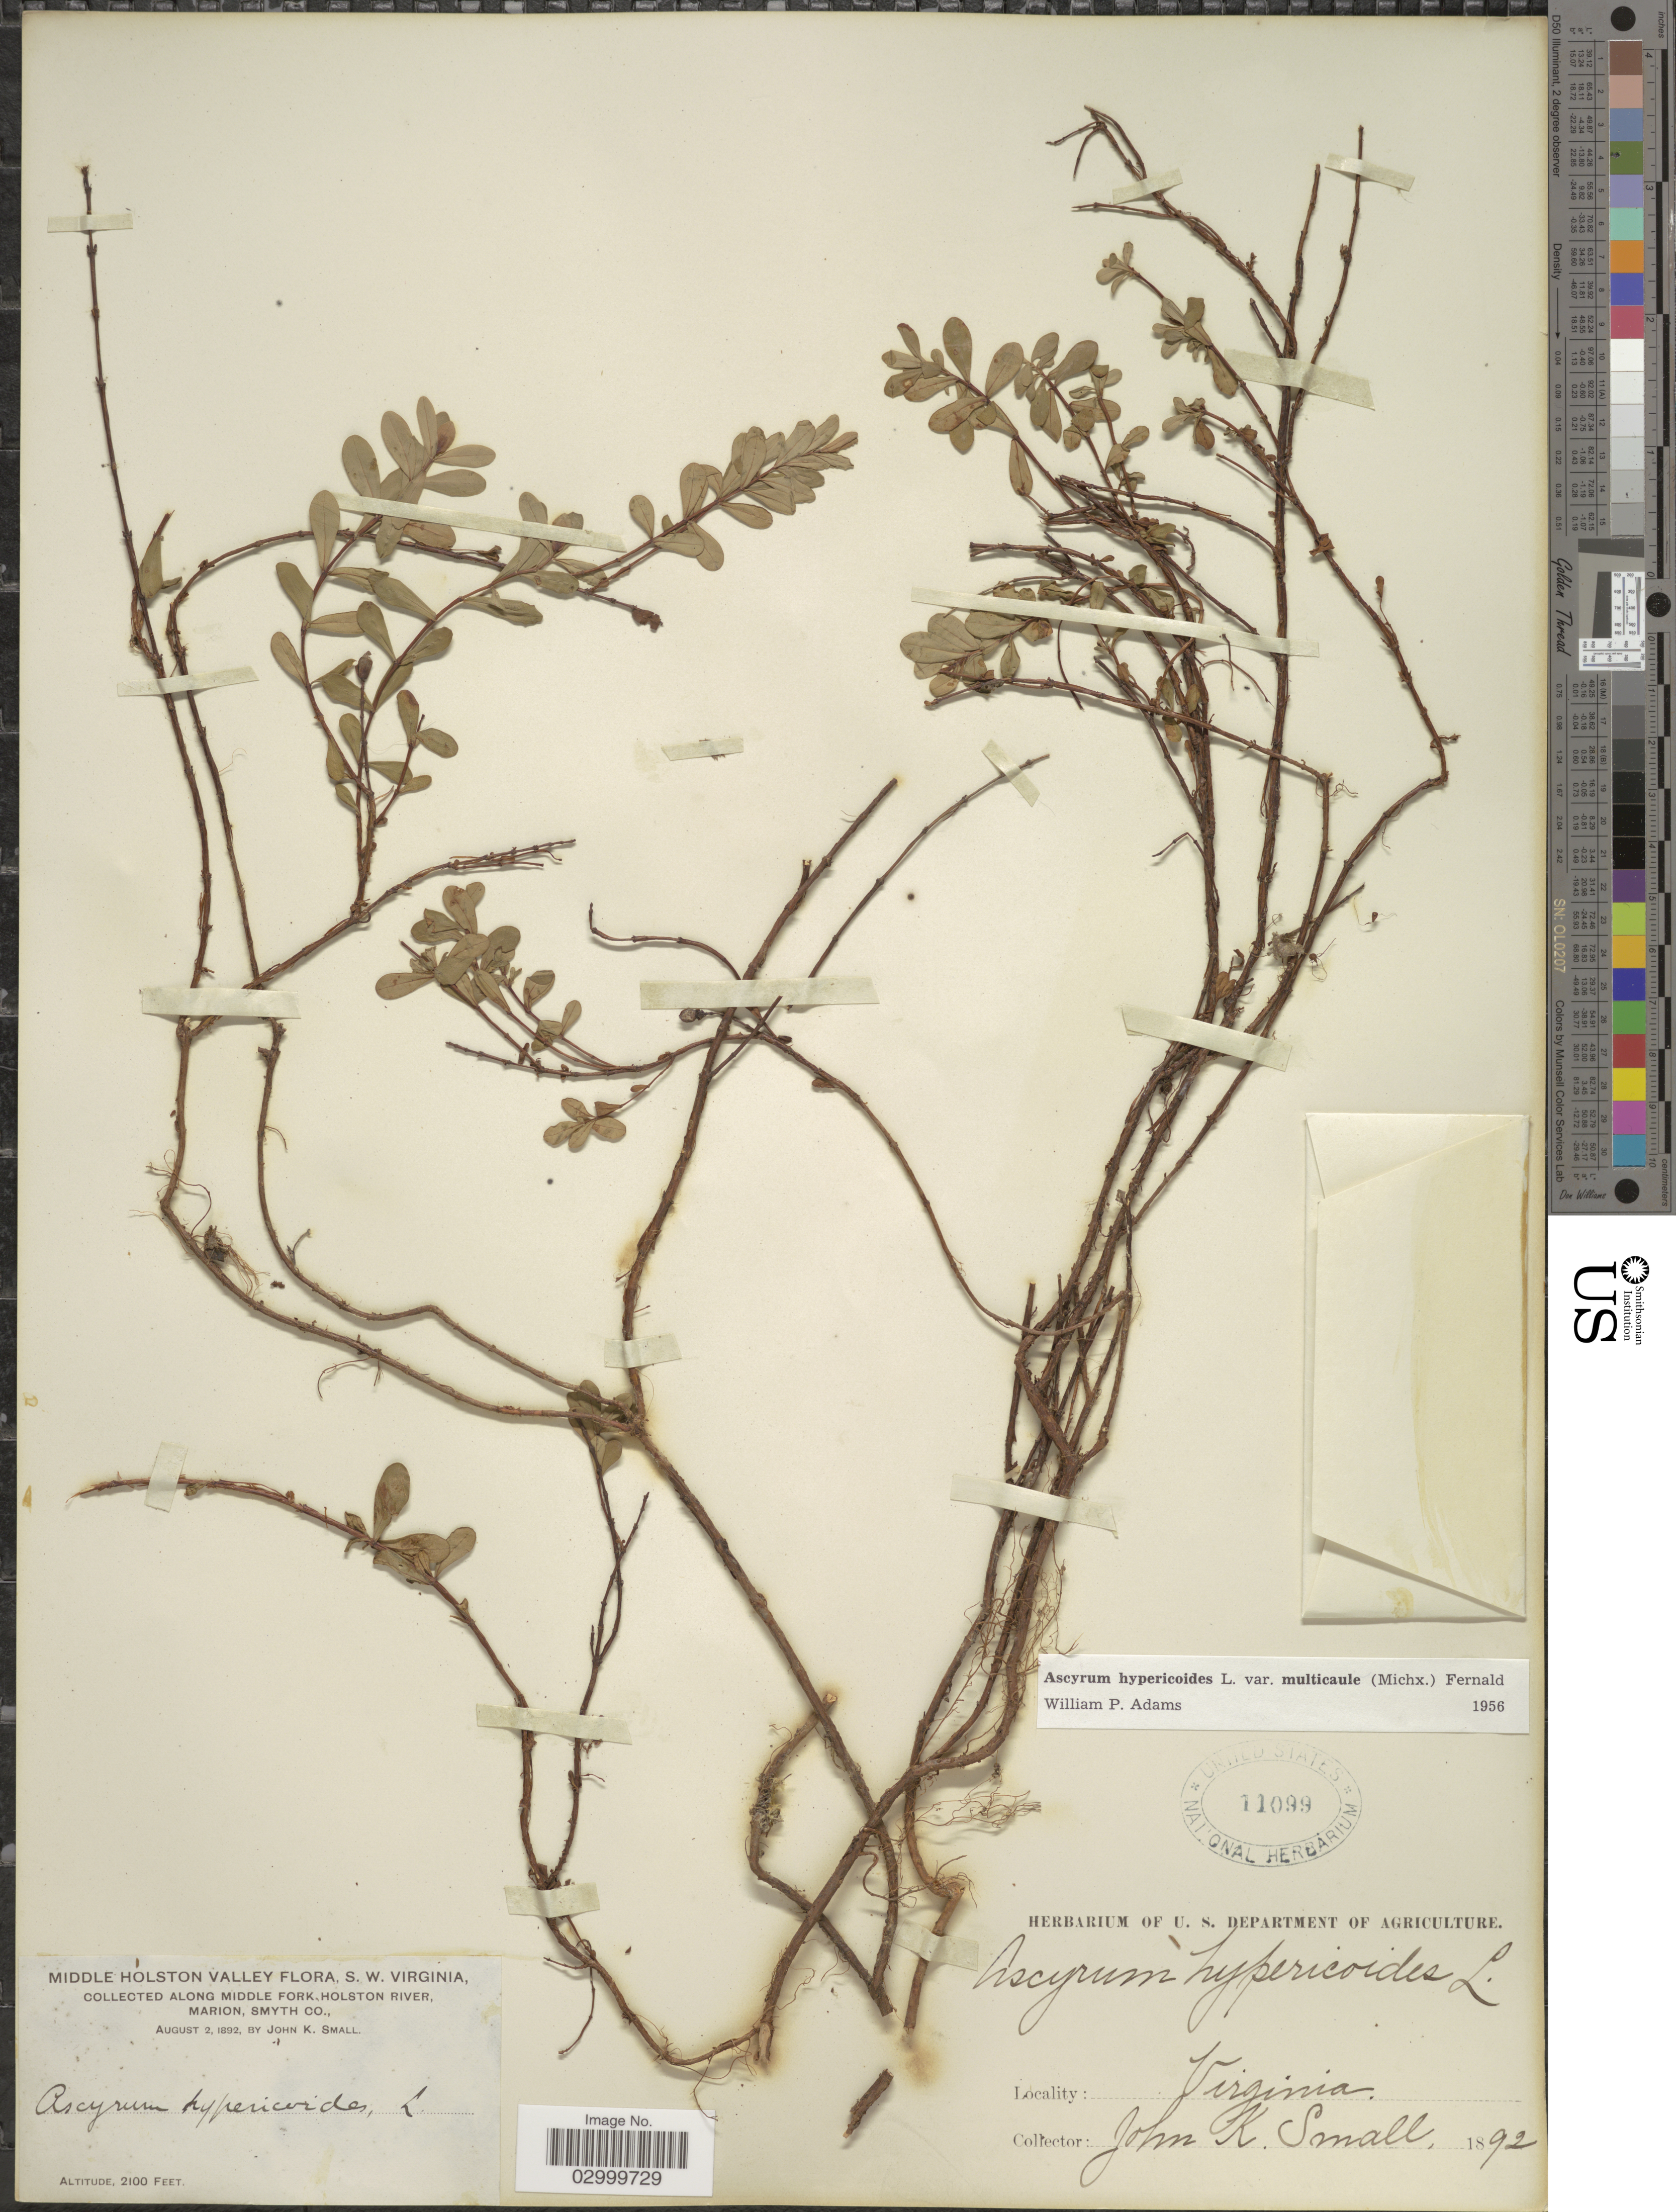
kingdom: Plantae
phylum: Tracheophyta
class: Magnoliopsida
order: Malpighiales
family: Hypericaceae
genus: Hypericum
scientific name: Hypericum stragulum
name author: W.P. Adams & N. Robson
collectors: J. K. Small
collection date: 1892-08-02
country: United States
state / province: Virginia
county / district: Smyth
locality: Middle Holston Valley Flora, S.W. Virginia, along Middle Fork, Holston River, Marion Smyth Co.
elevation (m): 640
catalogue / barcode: US 11099